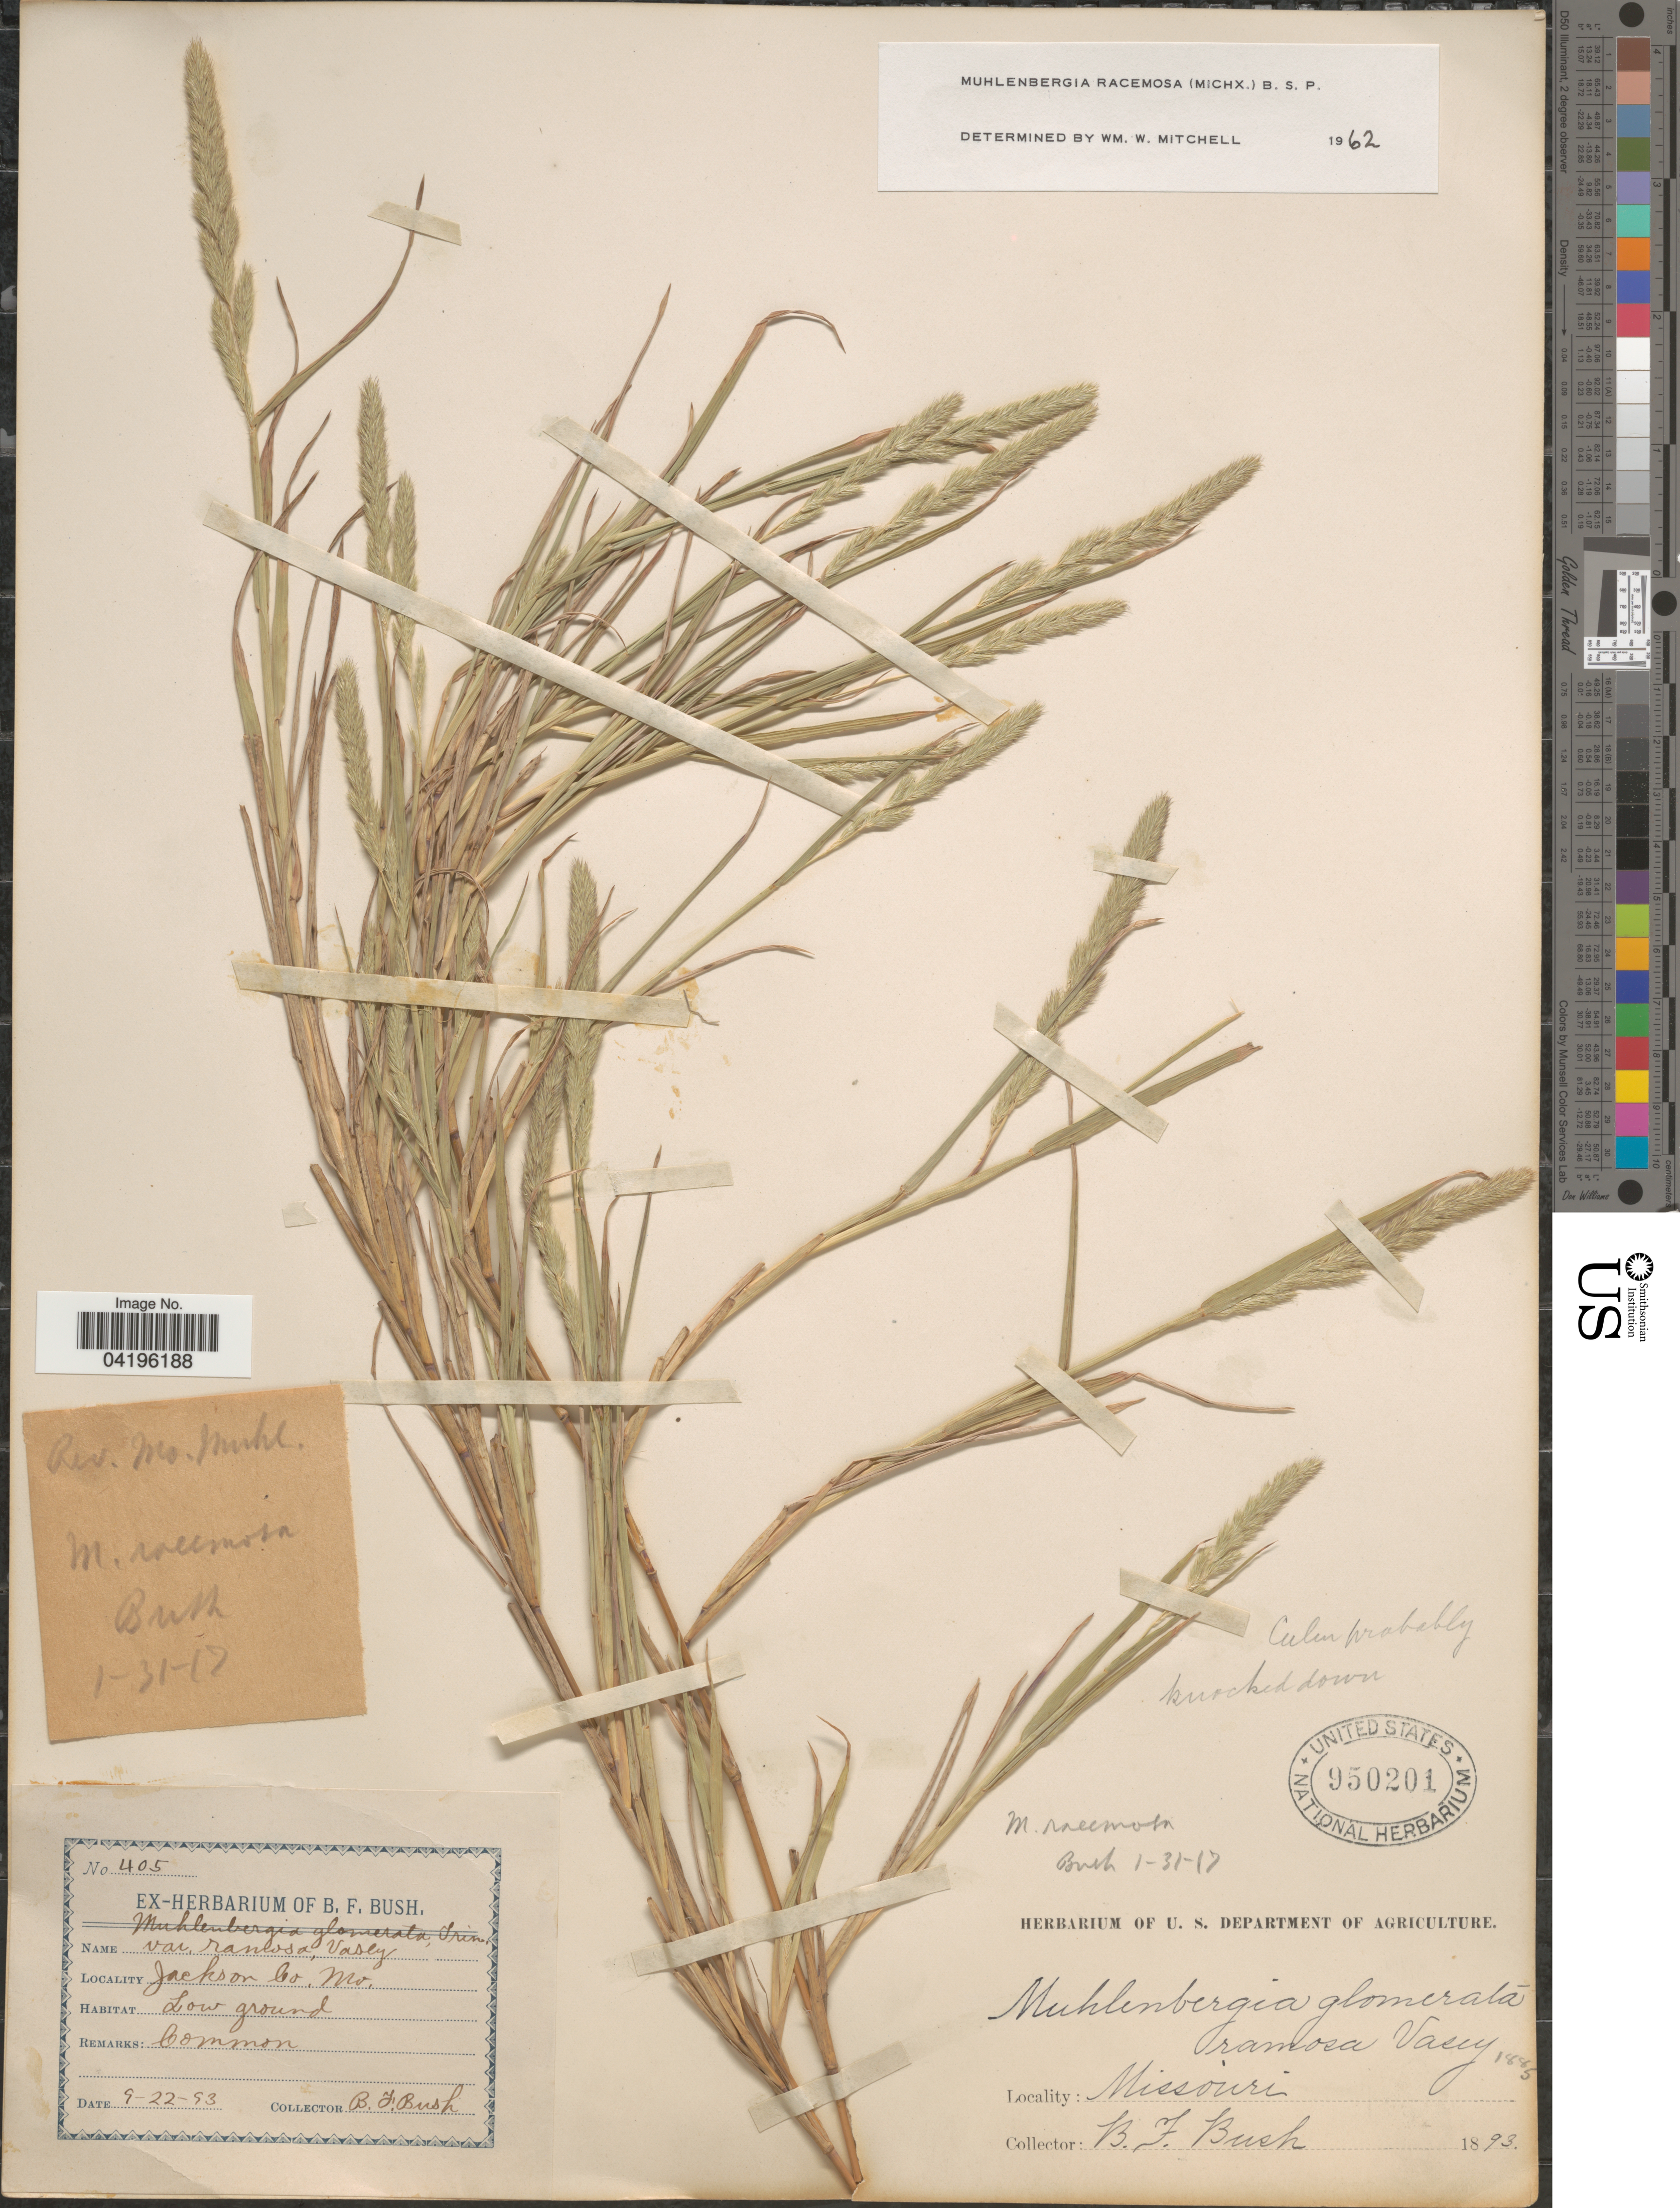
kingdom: Plantae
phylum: Tracheophyta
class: Liliopsida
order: Poales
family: Poaceae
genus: Muhlenbergia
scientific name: Muhlenbergia racemosa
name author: (Michx.) Britton et al.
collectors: B. F. Bush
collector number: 405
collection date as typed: Transcribed d/m/y: 22/9/93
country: United States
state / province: Missouri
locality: Jackson Co.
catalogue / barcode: US 950201